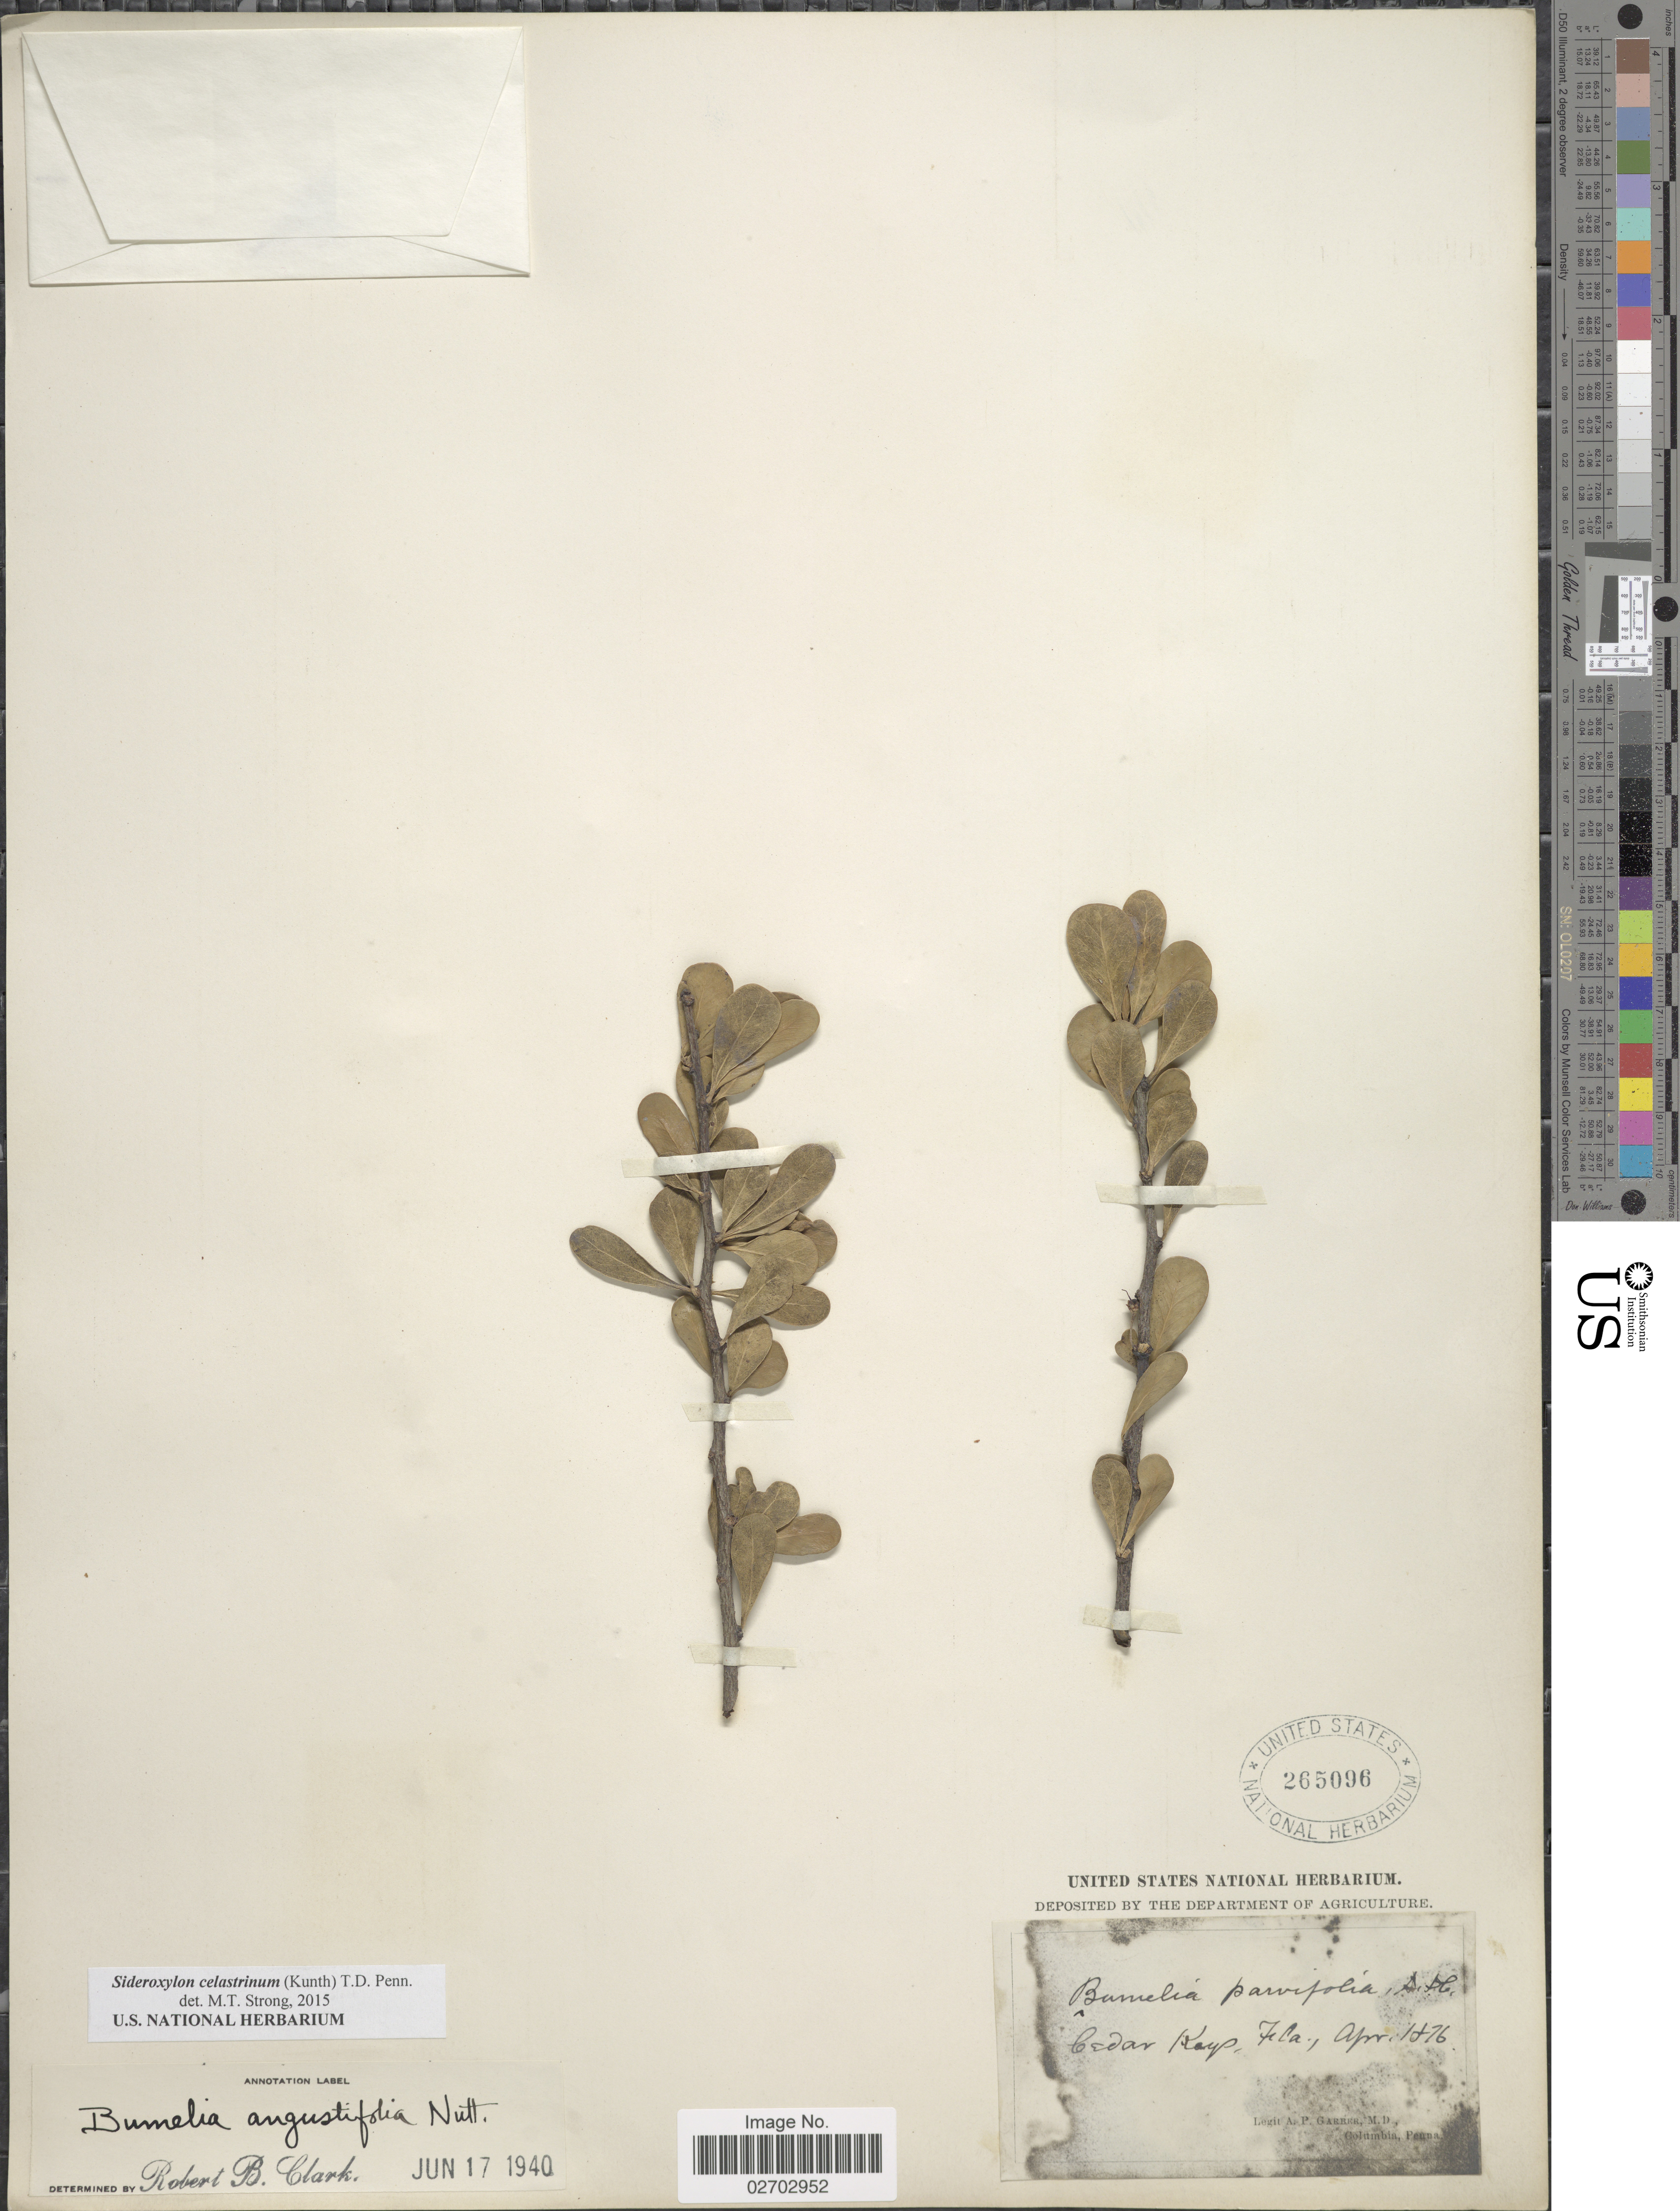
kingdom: Plantae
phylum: Tracheophyta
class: Magnoliopsida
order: Ericales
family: Sapotaceae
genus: Sideroxylon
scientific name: Sideroxylon celastrinum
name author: (Kunth) T.D. Penn.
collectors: A. P. Garber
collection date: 1876-04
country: United States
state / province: Florida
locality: Cedar Keys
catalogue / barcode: US 265096